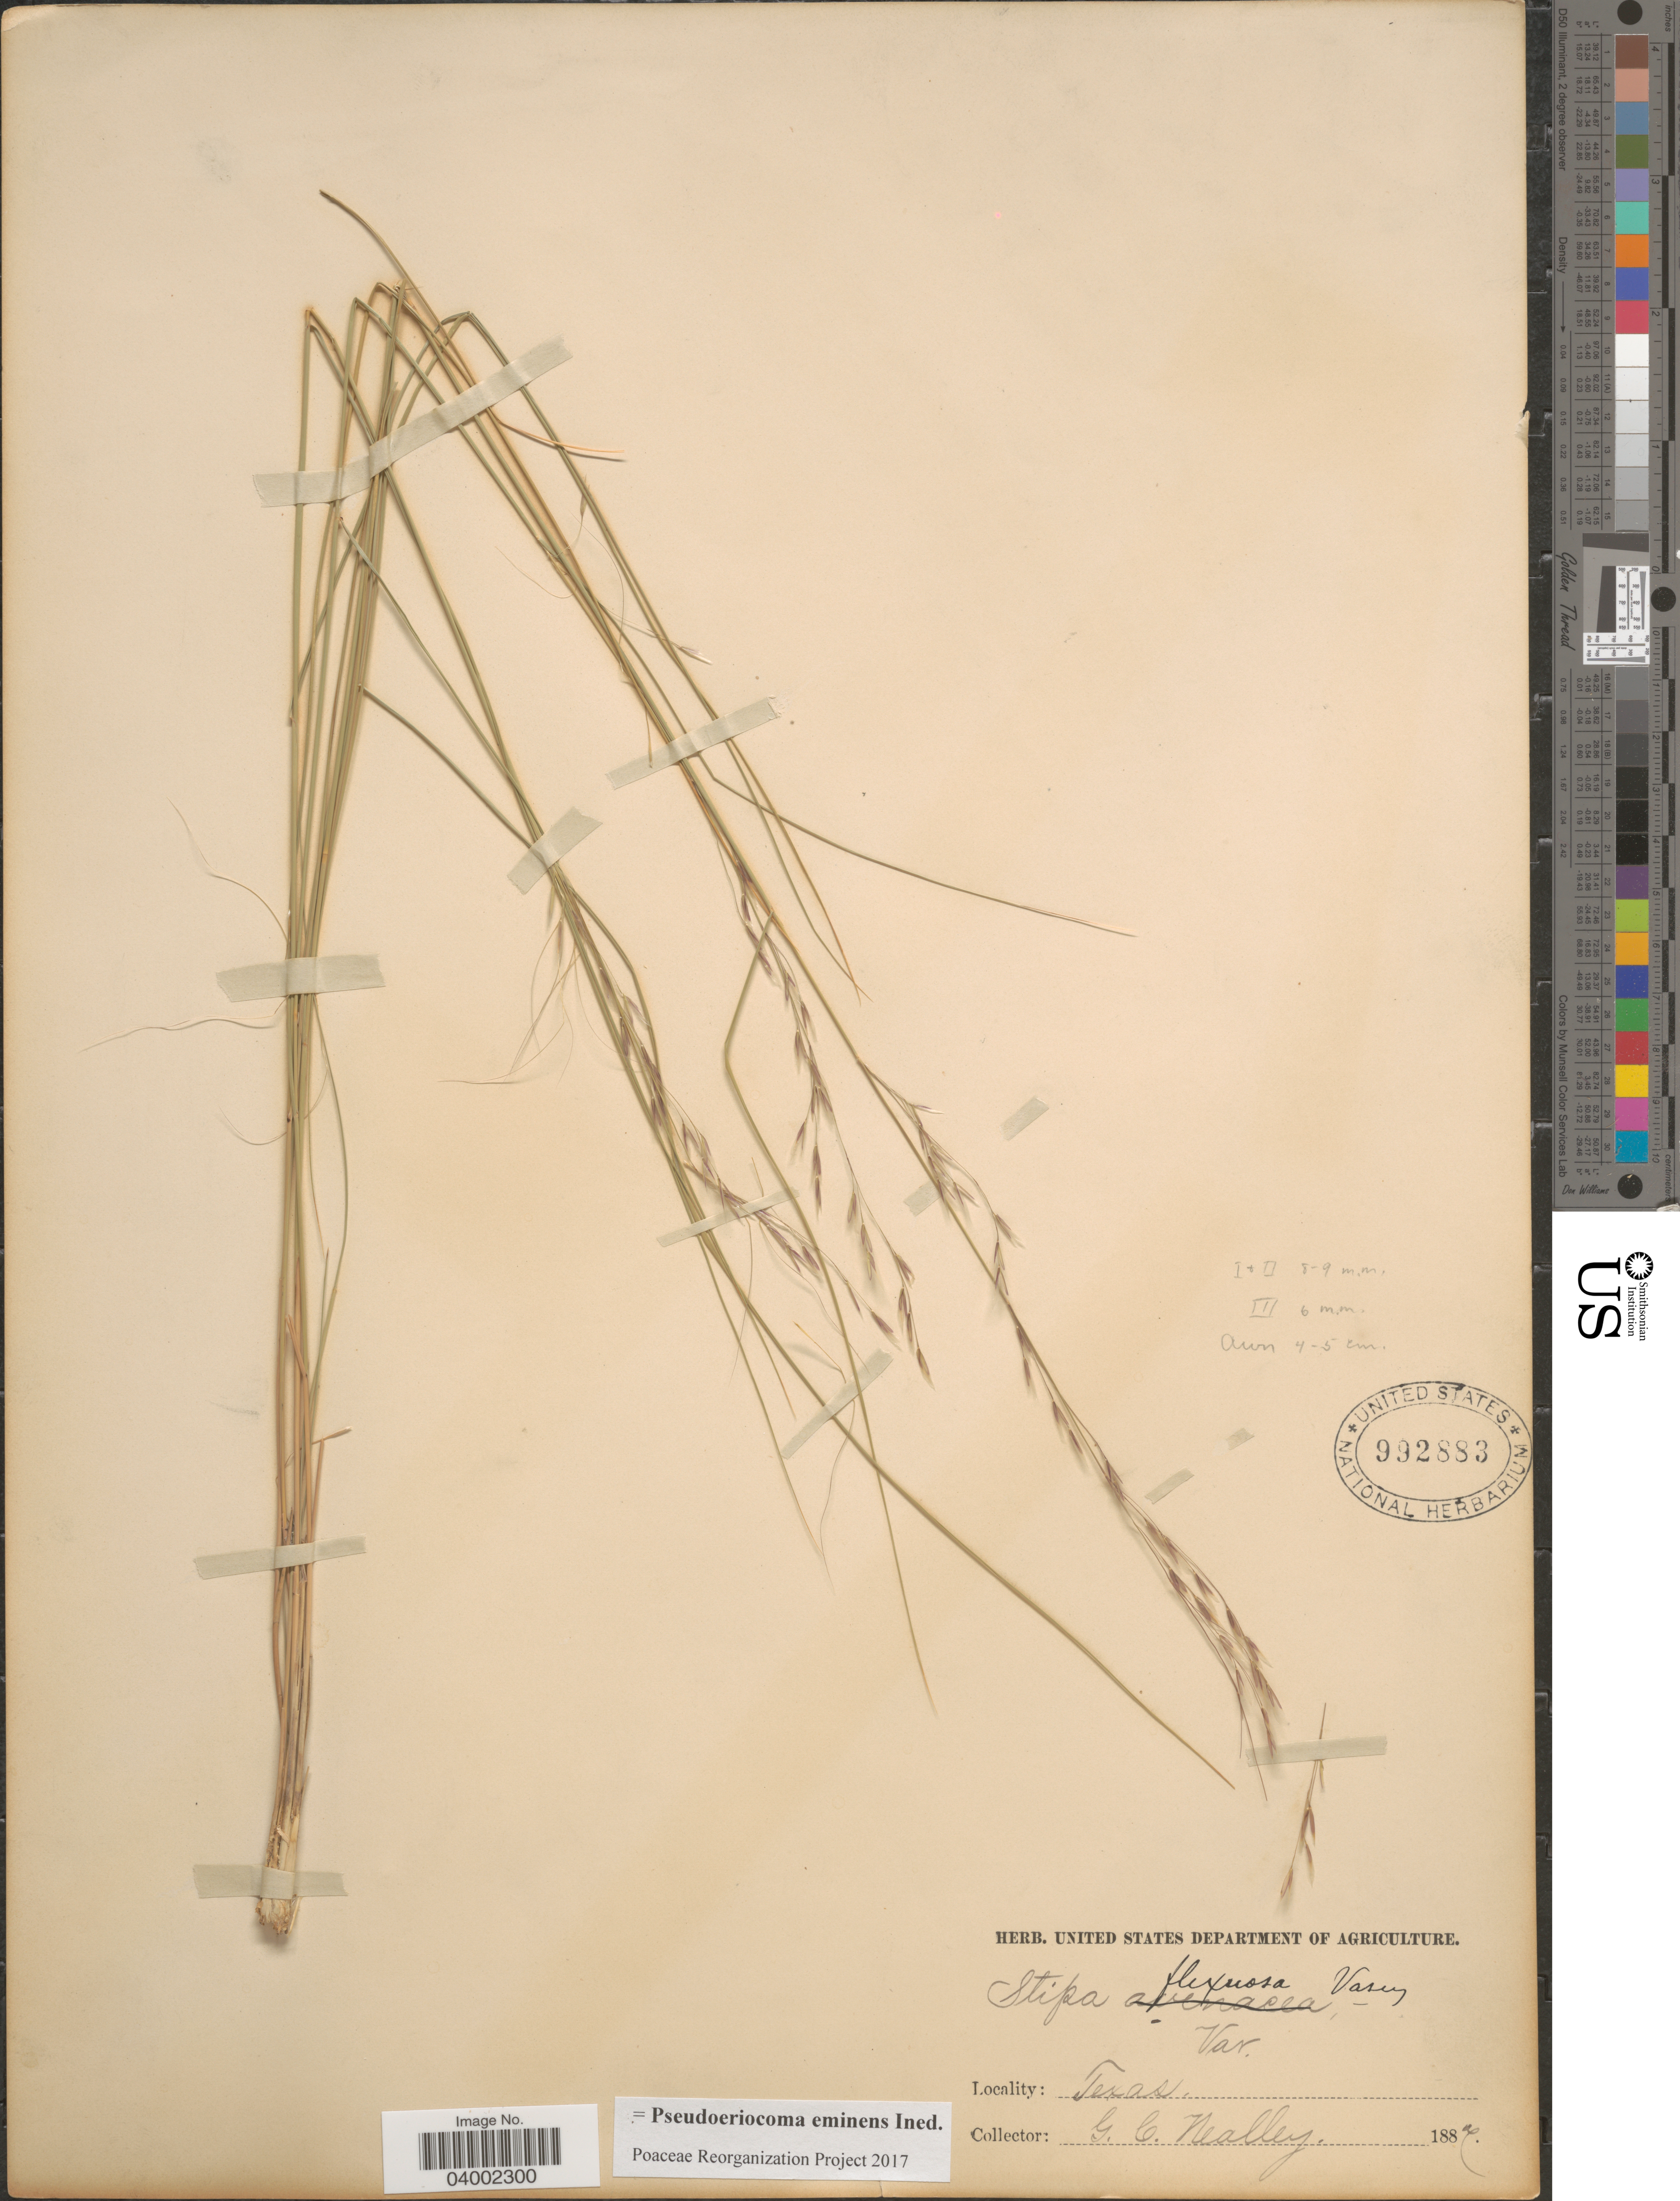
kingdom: Plantae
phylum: Tracheophyta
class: Liliopsida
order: Poales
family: Poaceae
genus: Pseudoeriocoma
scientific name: Pseudoeriocoma eminens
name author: (Cav.) Romasch.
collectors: G. C. Nealley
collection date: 1887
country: United States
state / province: Texas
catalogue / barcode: US 992883